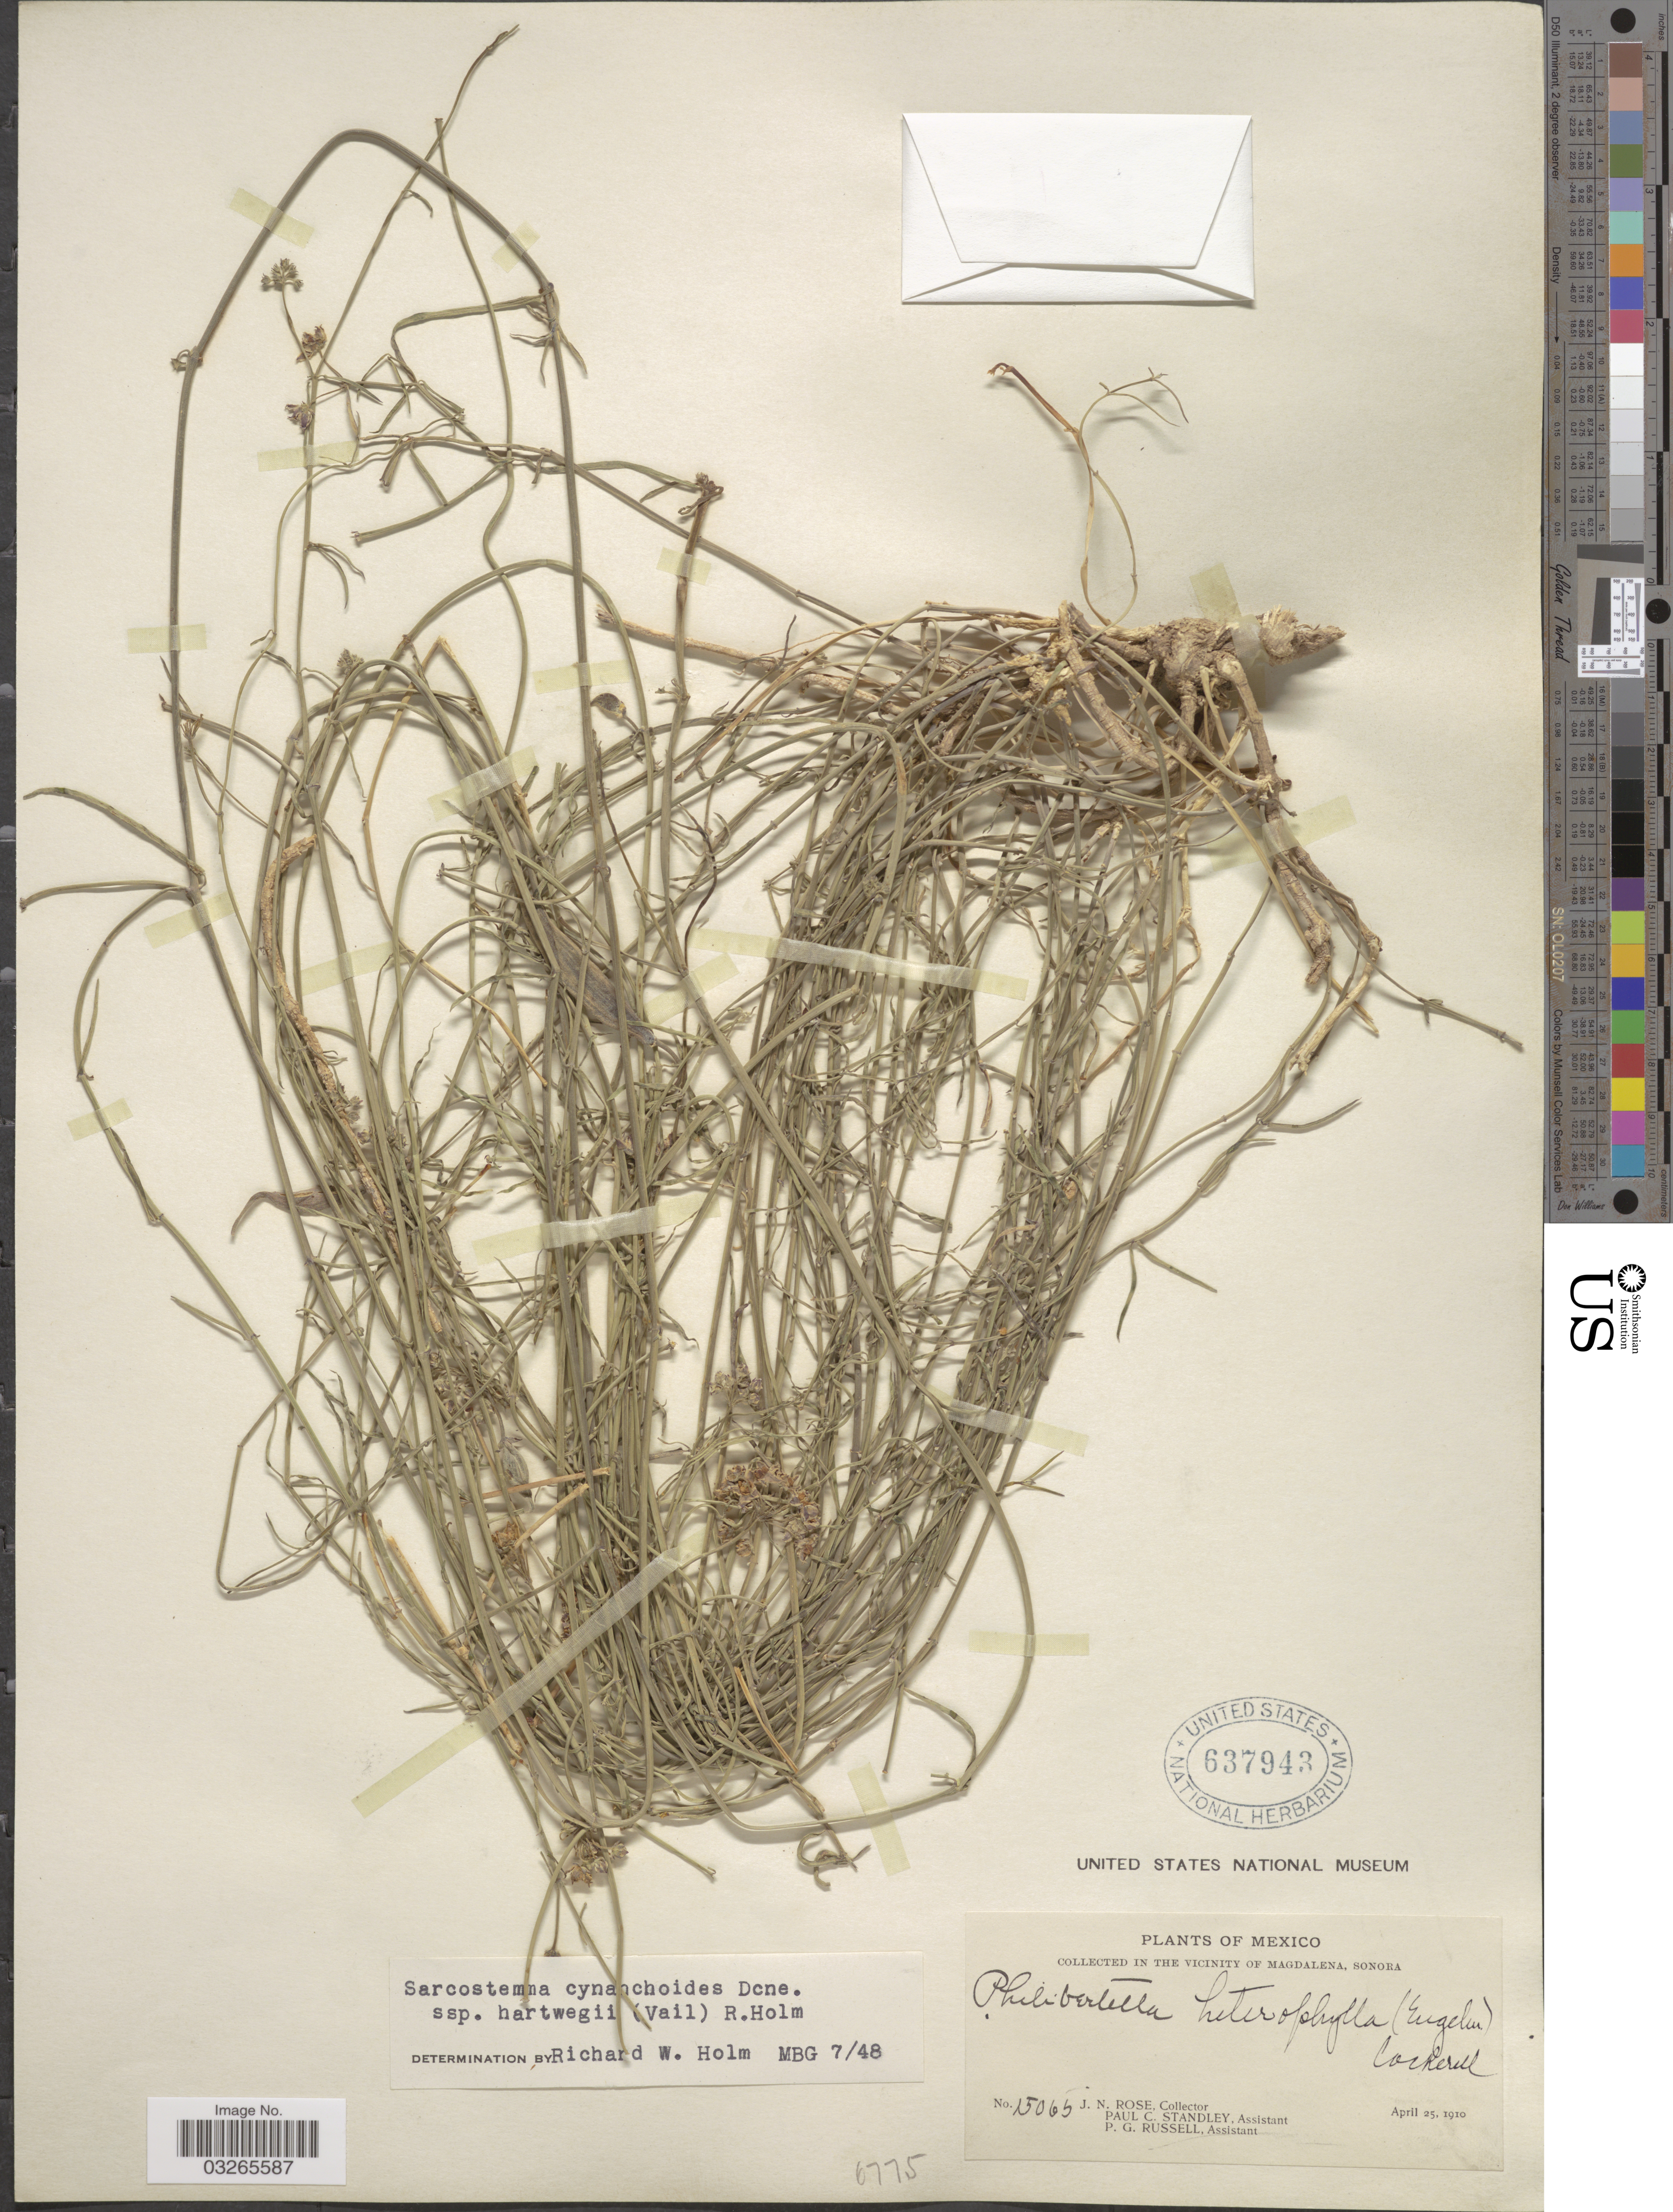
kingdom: Plantae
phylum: Tracheophyta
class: Magnoliopsida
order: Gentianales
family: Apocynaceae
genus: Sarcostemma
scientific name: Sarcostemma cynanchoides subsp. hartwegii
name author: (Vail) R.W. Holm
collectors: J. N. Rose, P. C. Standley & P. G. Russell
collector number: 15065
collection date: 1910-04-25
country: Mexico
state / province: Sonora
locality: In The Vicinity of Magdalena, Sonora.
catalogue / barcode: US 637943